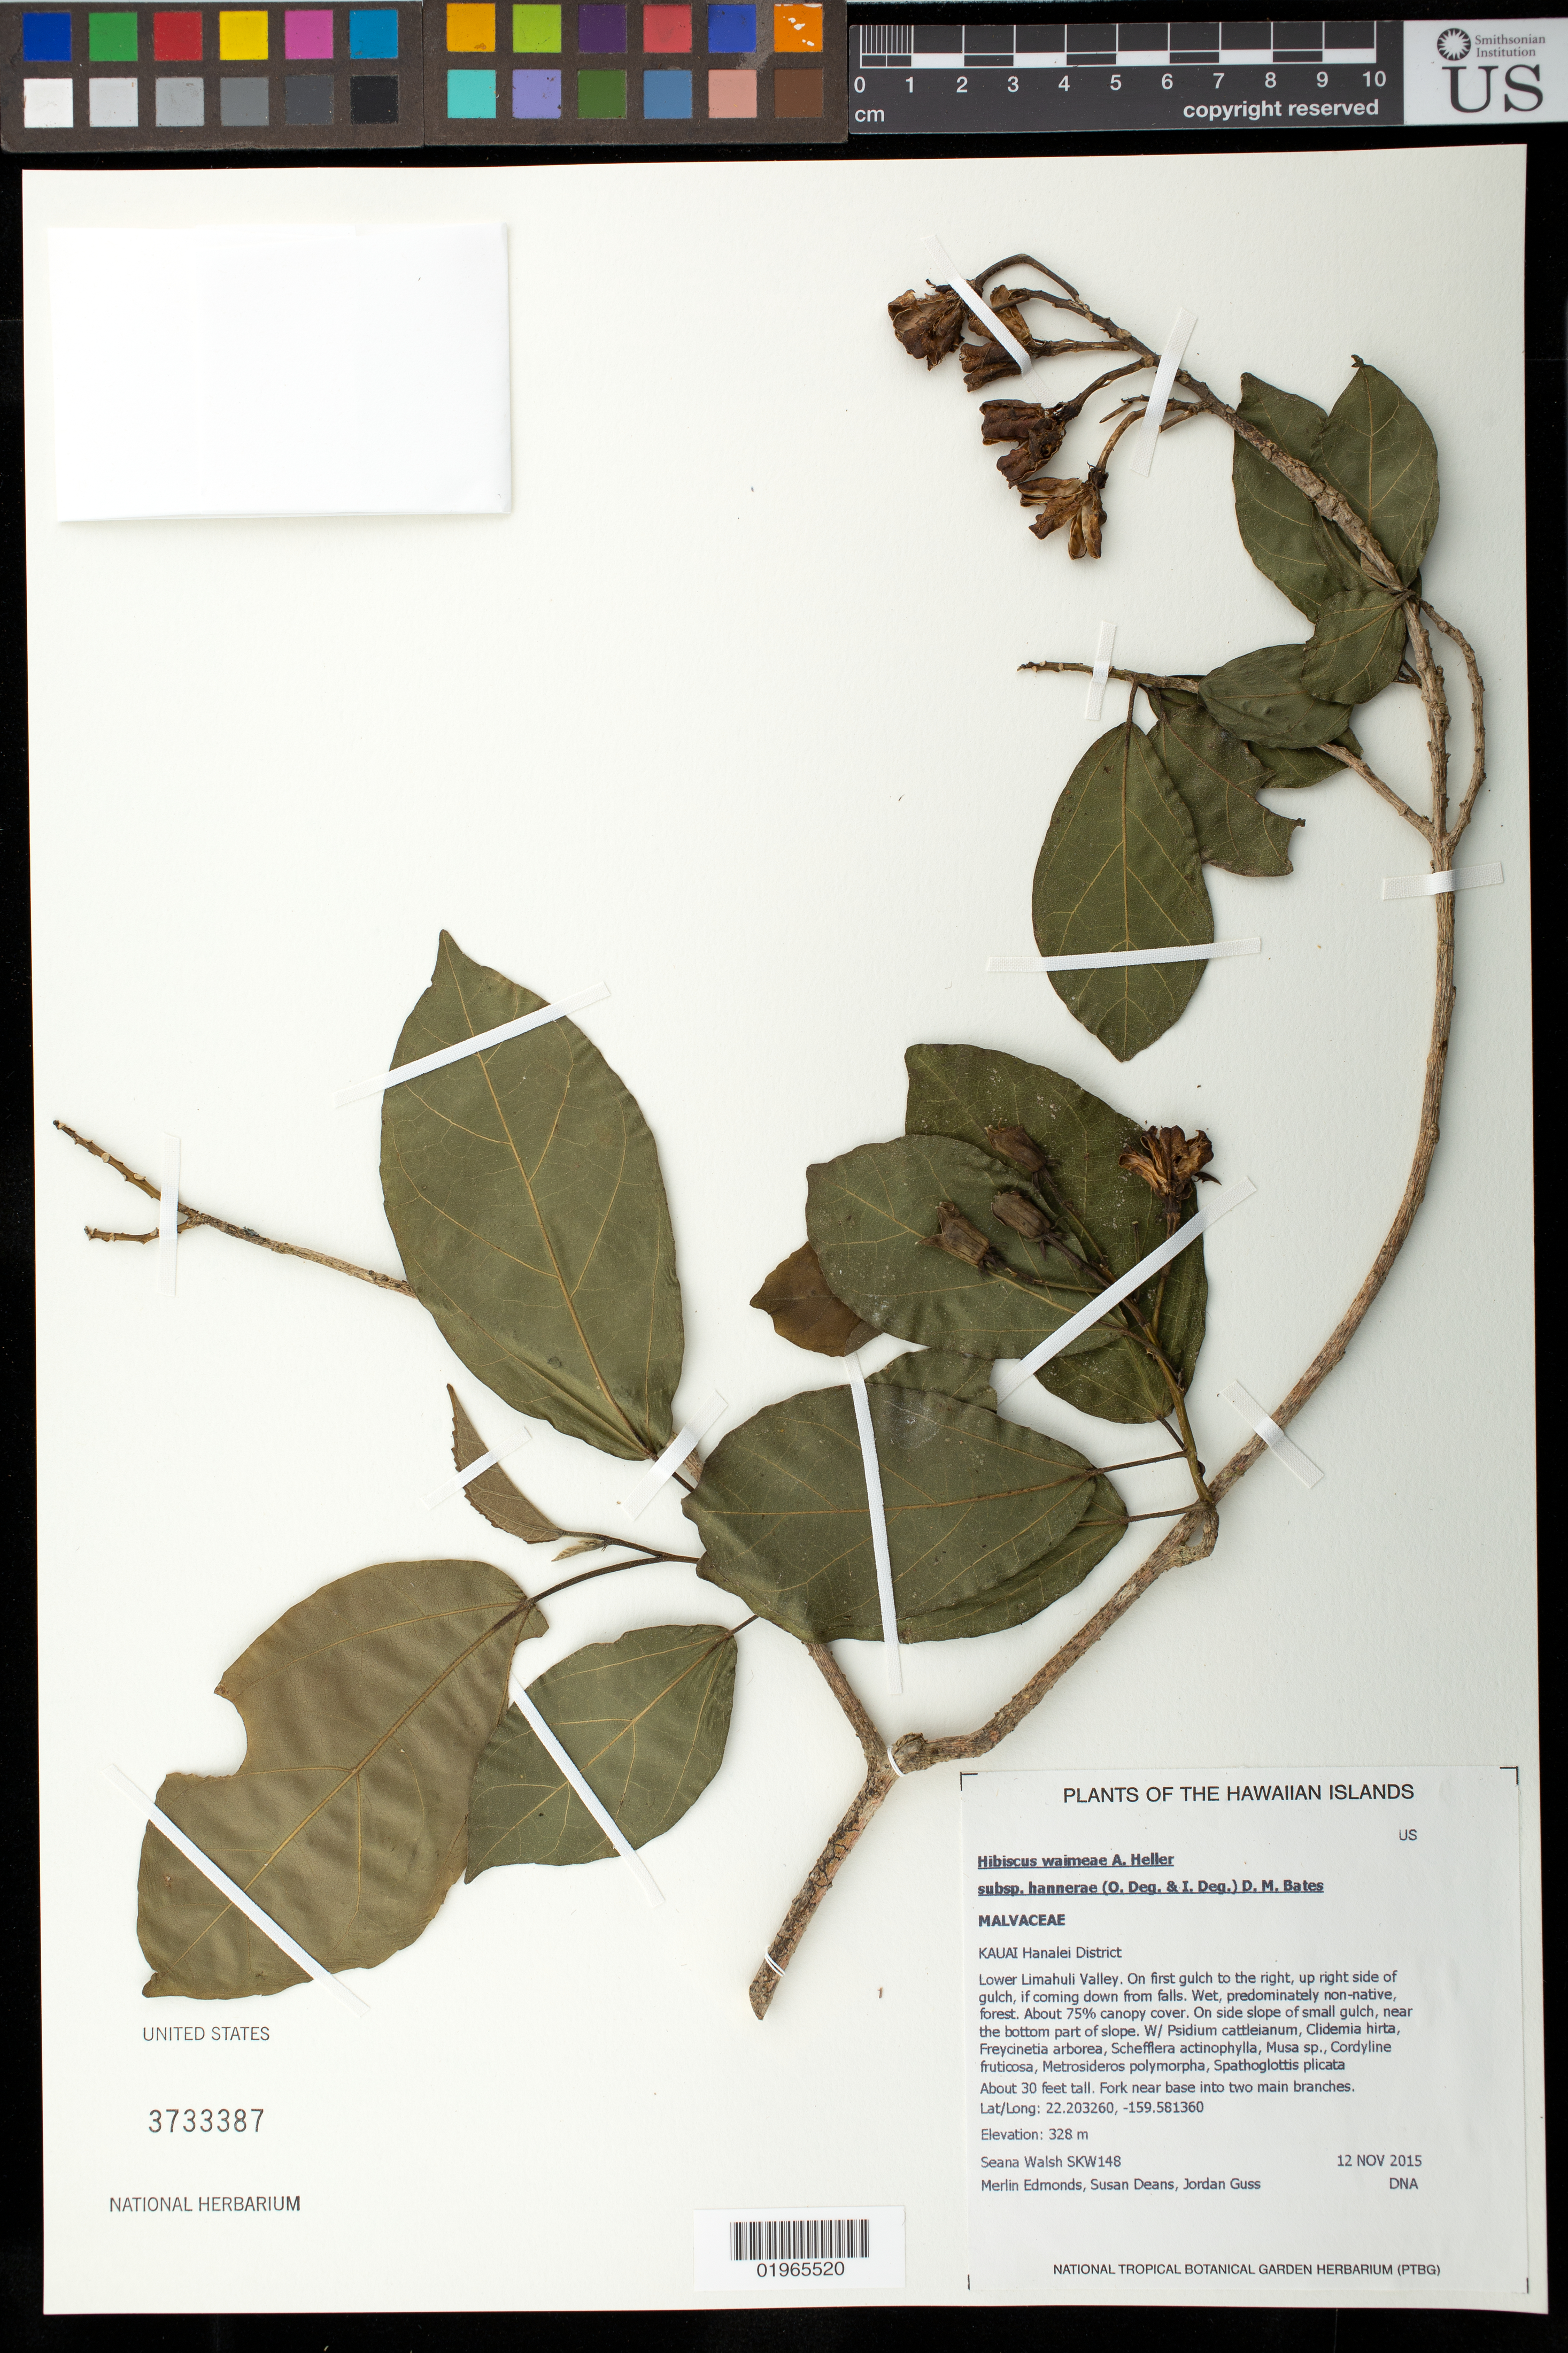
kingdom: Plantae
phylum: Tracheophyta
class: Magnoliopsida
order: Malvales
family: Malvaceae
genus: Hibiscus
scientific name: Hibiscus waimeae subsp. hannerae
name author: (O. Deg. & I. Deg.) D.M. Bates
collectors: S. Walsh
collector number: SKW148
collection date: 2015-11-12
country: United States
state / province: Hawaii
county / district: Kauai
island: Kaua'i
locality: Hanalei District, Lower Limahuli valley, on the first gulch to the right ,up right side of gulch, if comming down from falls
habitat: Wet, predominately non-native forest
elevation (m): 328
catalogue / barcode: US 3733387